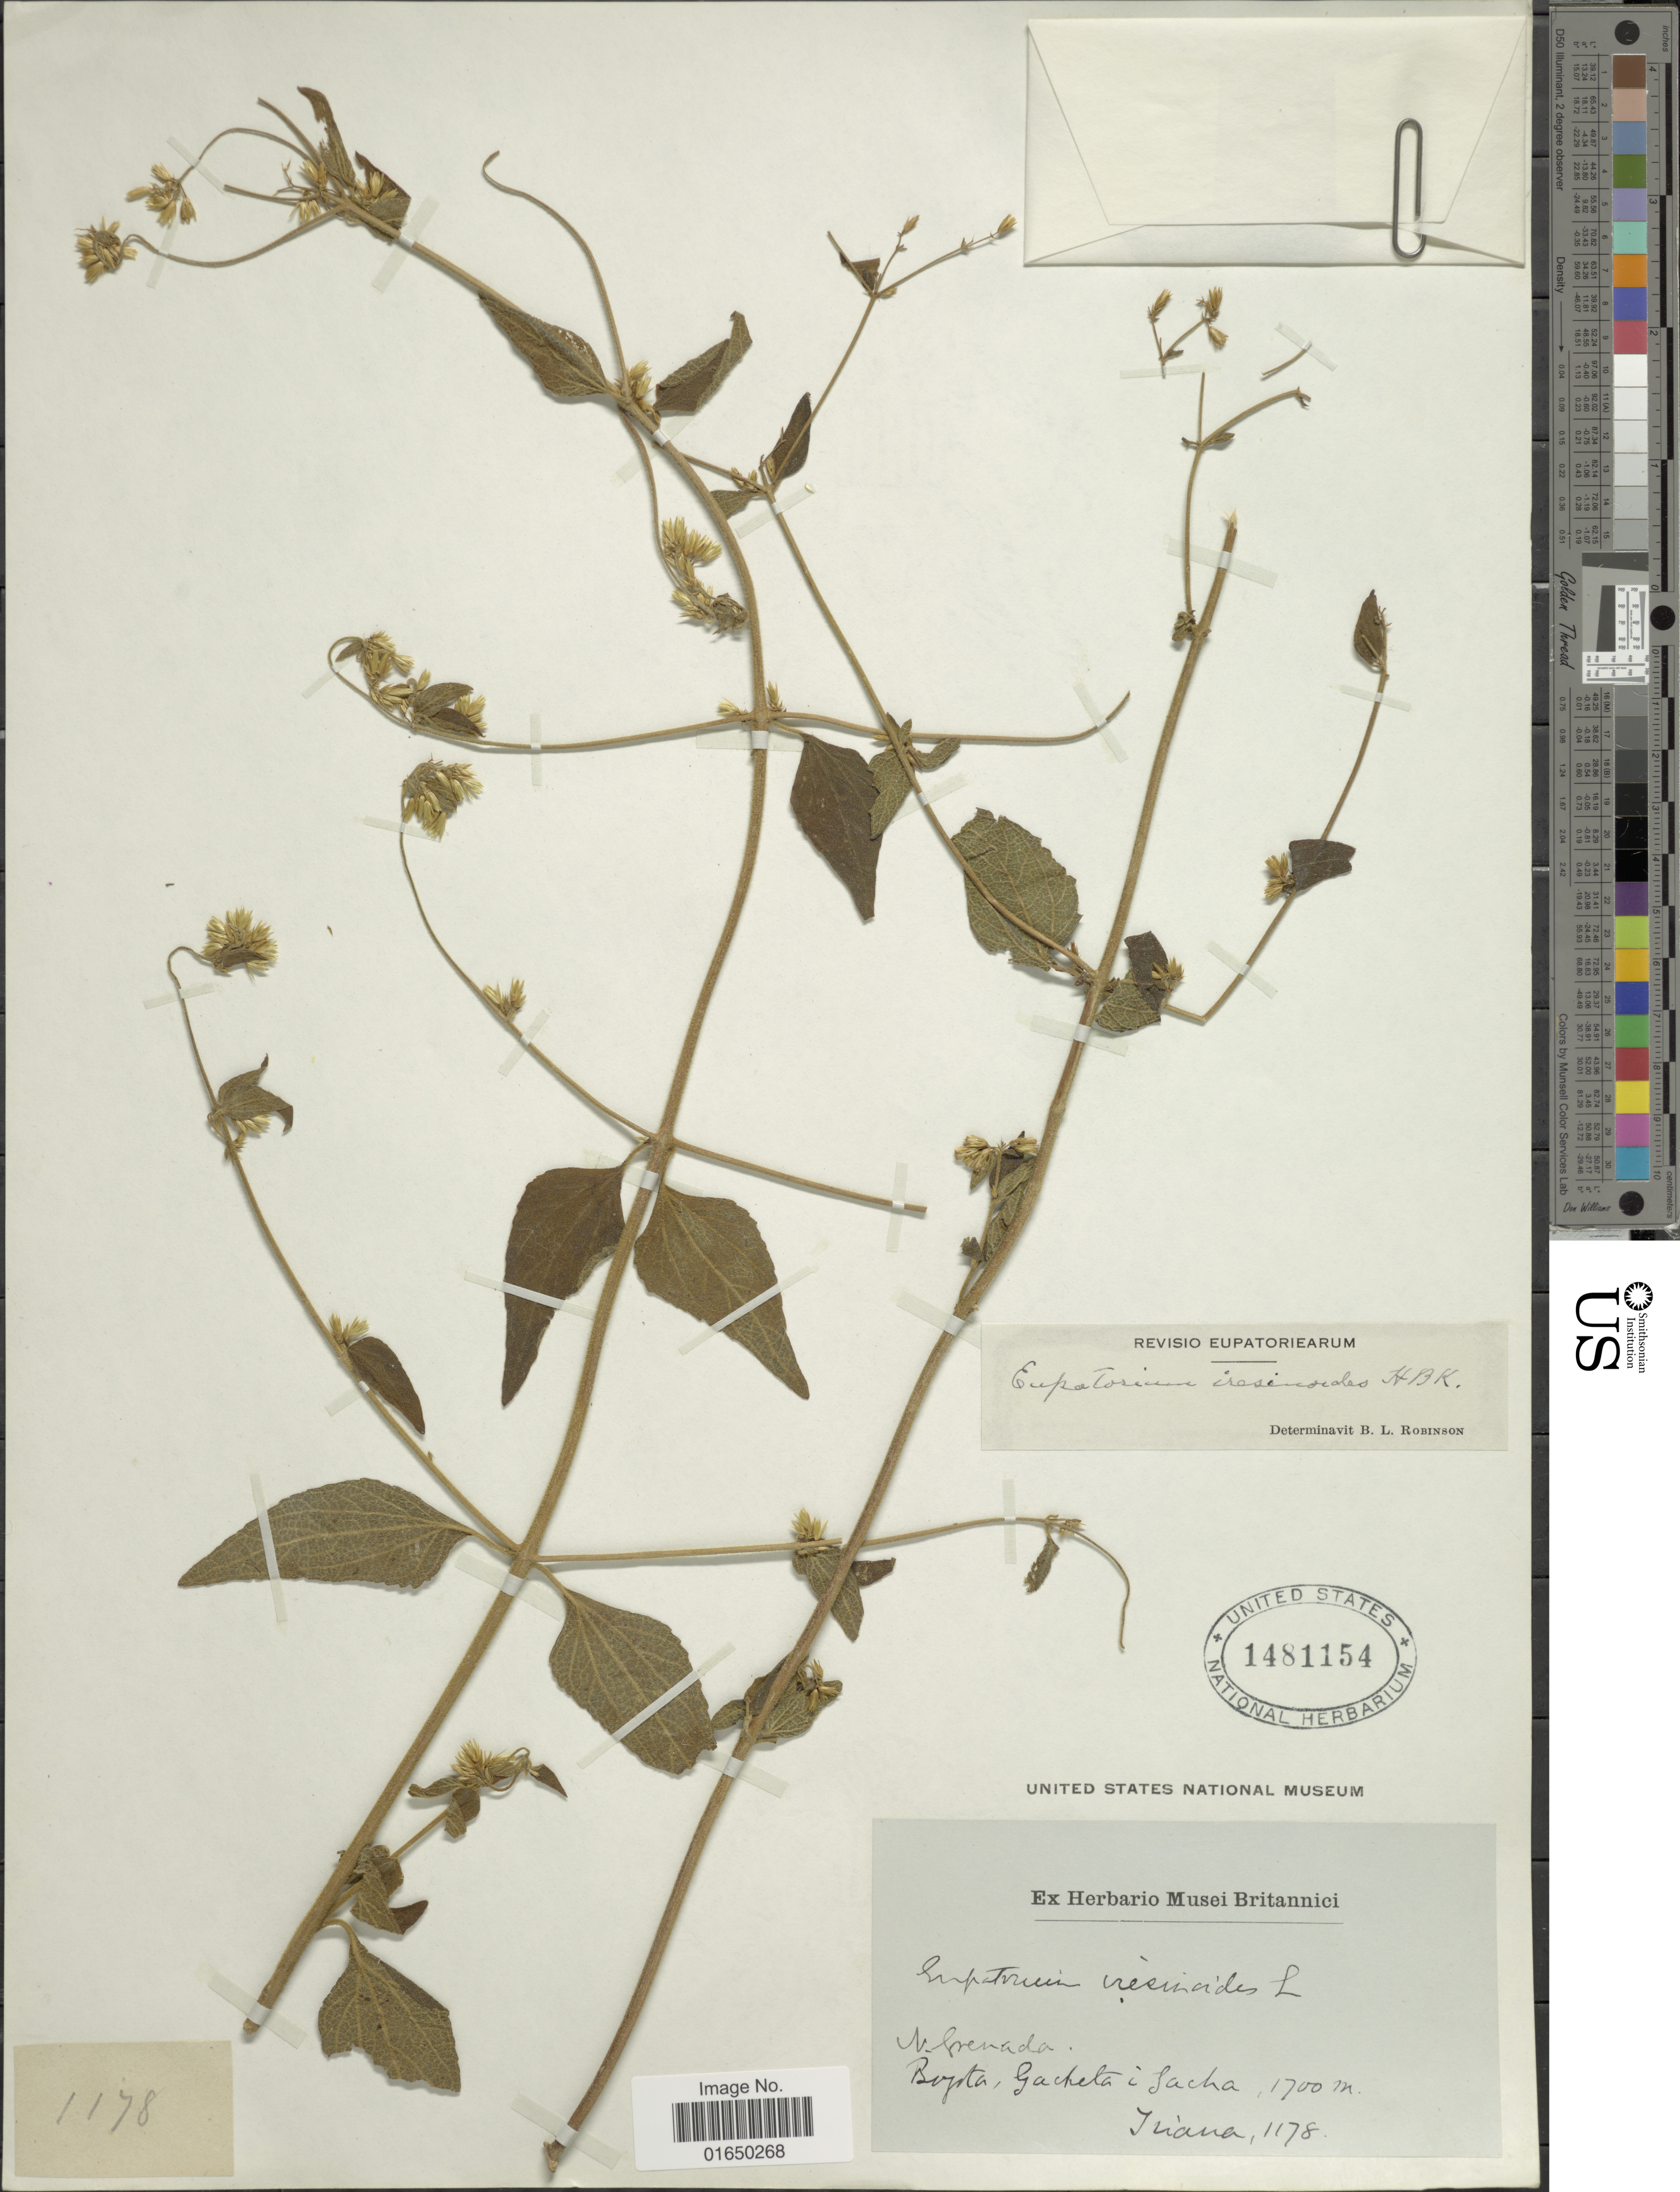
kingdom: Plantae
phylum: Tracheophyta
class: Magnoliopsida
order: Asterales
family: Asteraceae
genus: Condylidium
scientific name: Condylidium iresinoides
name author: (Kunth) R.M. King & H. Rob.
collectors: Triana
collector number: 1178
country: Colombia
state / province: Bogota D.C.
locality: N. Grenada, Bogota, Gacheta i Sacha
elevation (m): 1700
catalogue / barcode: US 1481154